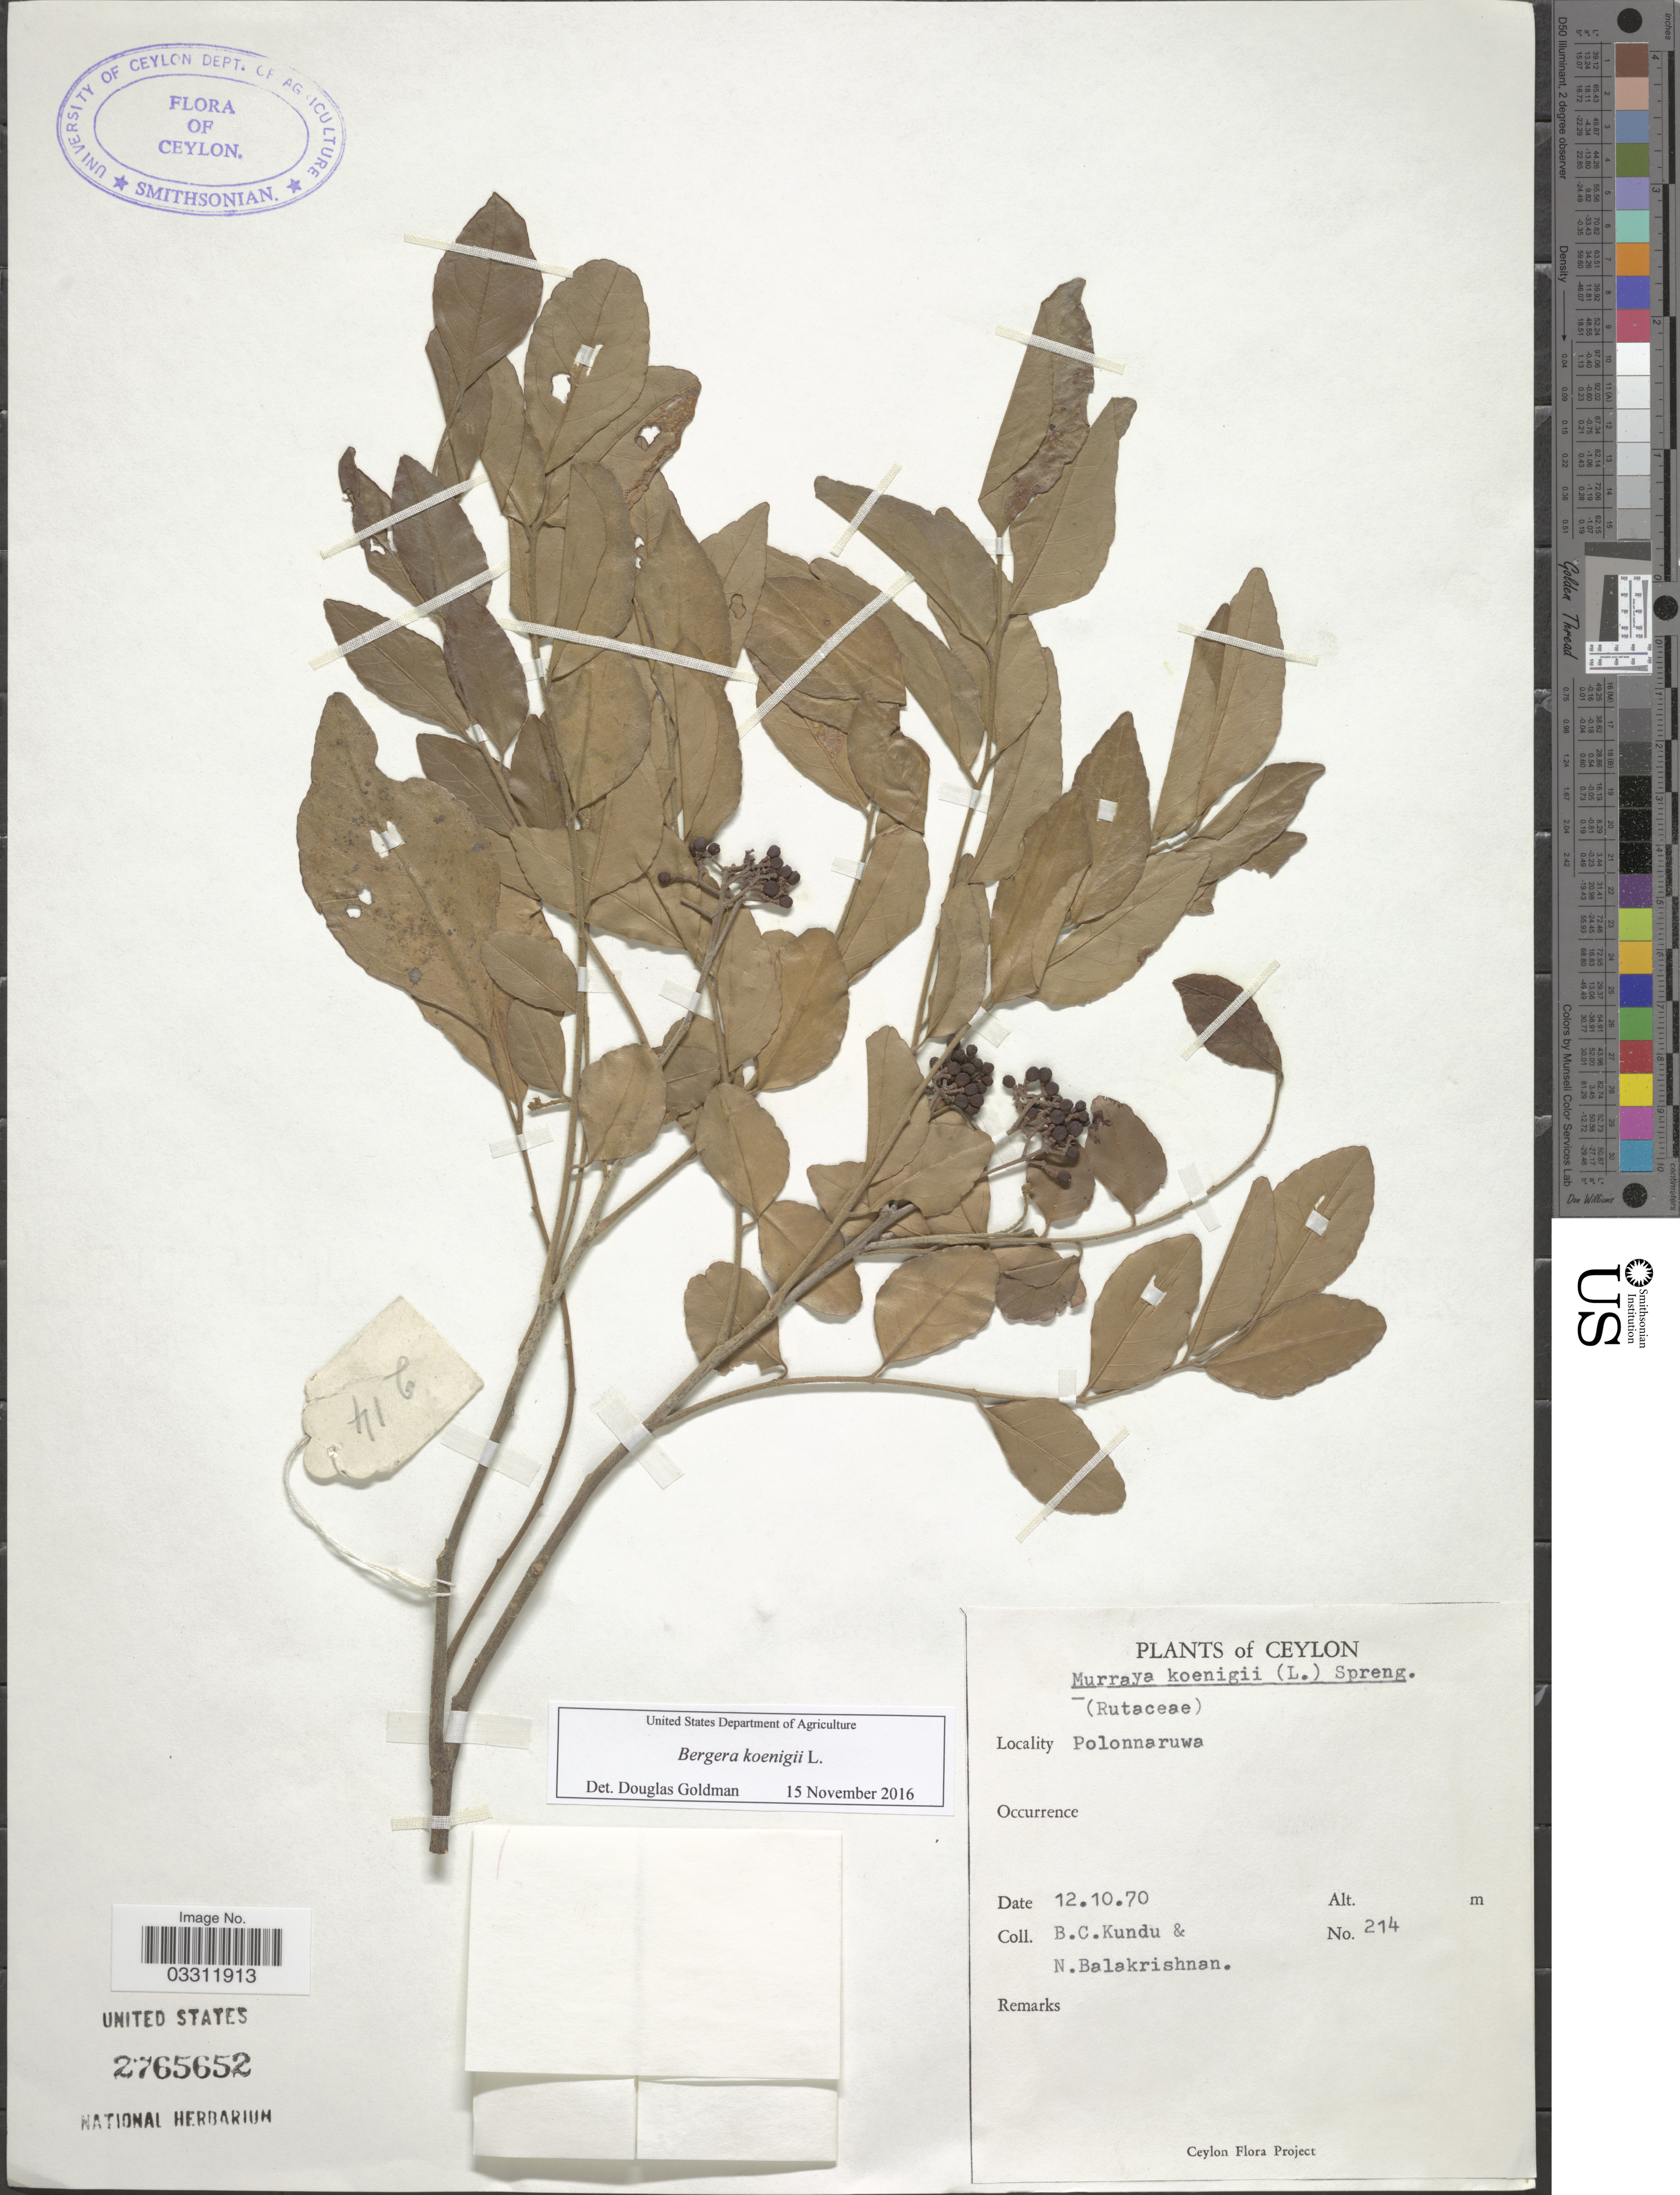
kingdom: Plantae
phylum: Tracheophyta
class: Magnoliopsida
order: Sapindales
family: Rutaceae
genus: Bergera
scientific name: Bergera koenigii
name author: L.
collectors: B. C. Kundu & N. Balakrishnan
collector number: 214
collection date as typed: Transcribed d/m/y: 12/10/70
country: Sri Lanka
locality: Ceylon. Polonnaruwa.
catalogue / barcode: US 2765652